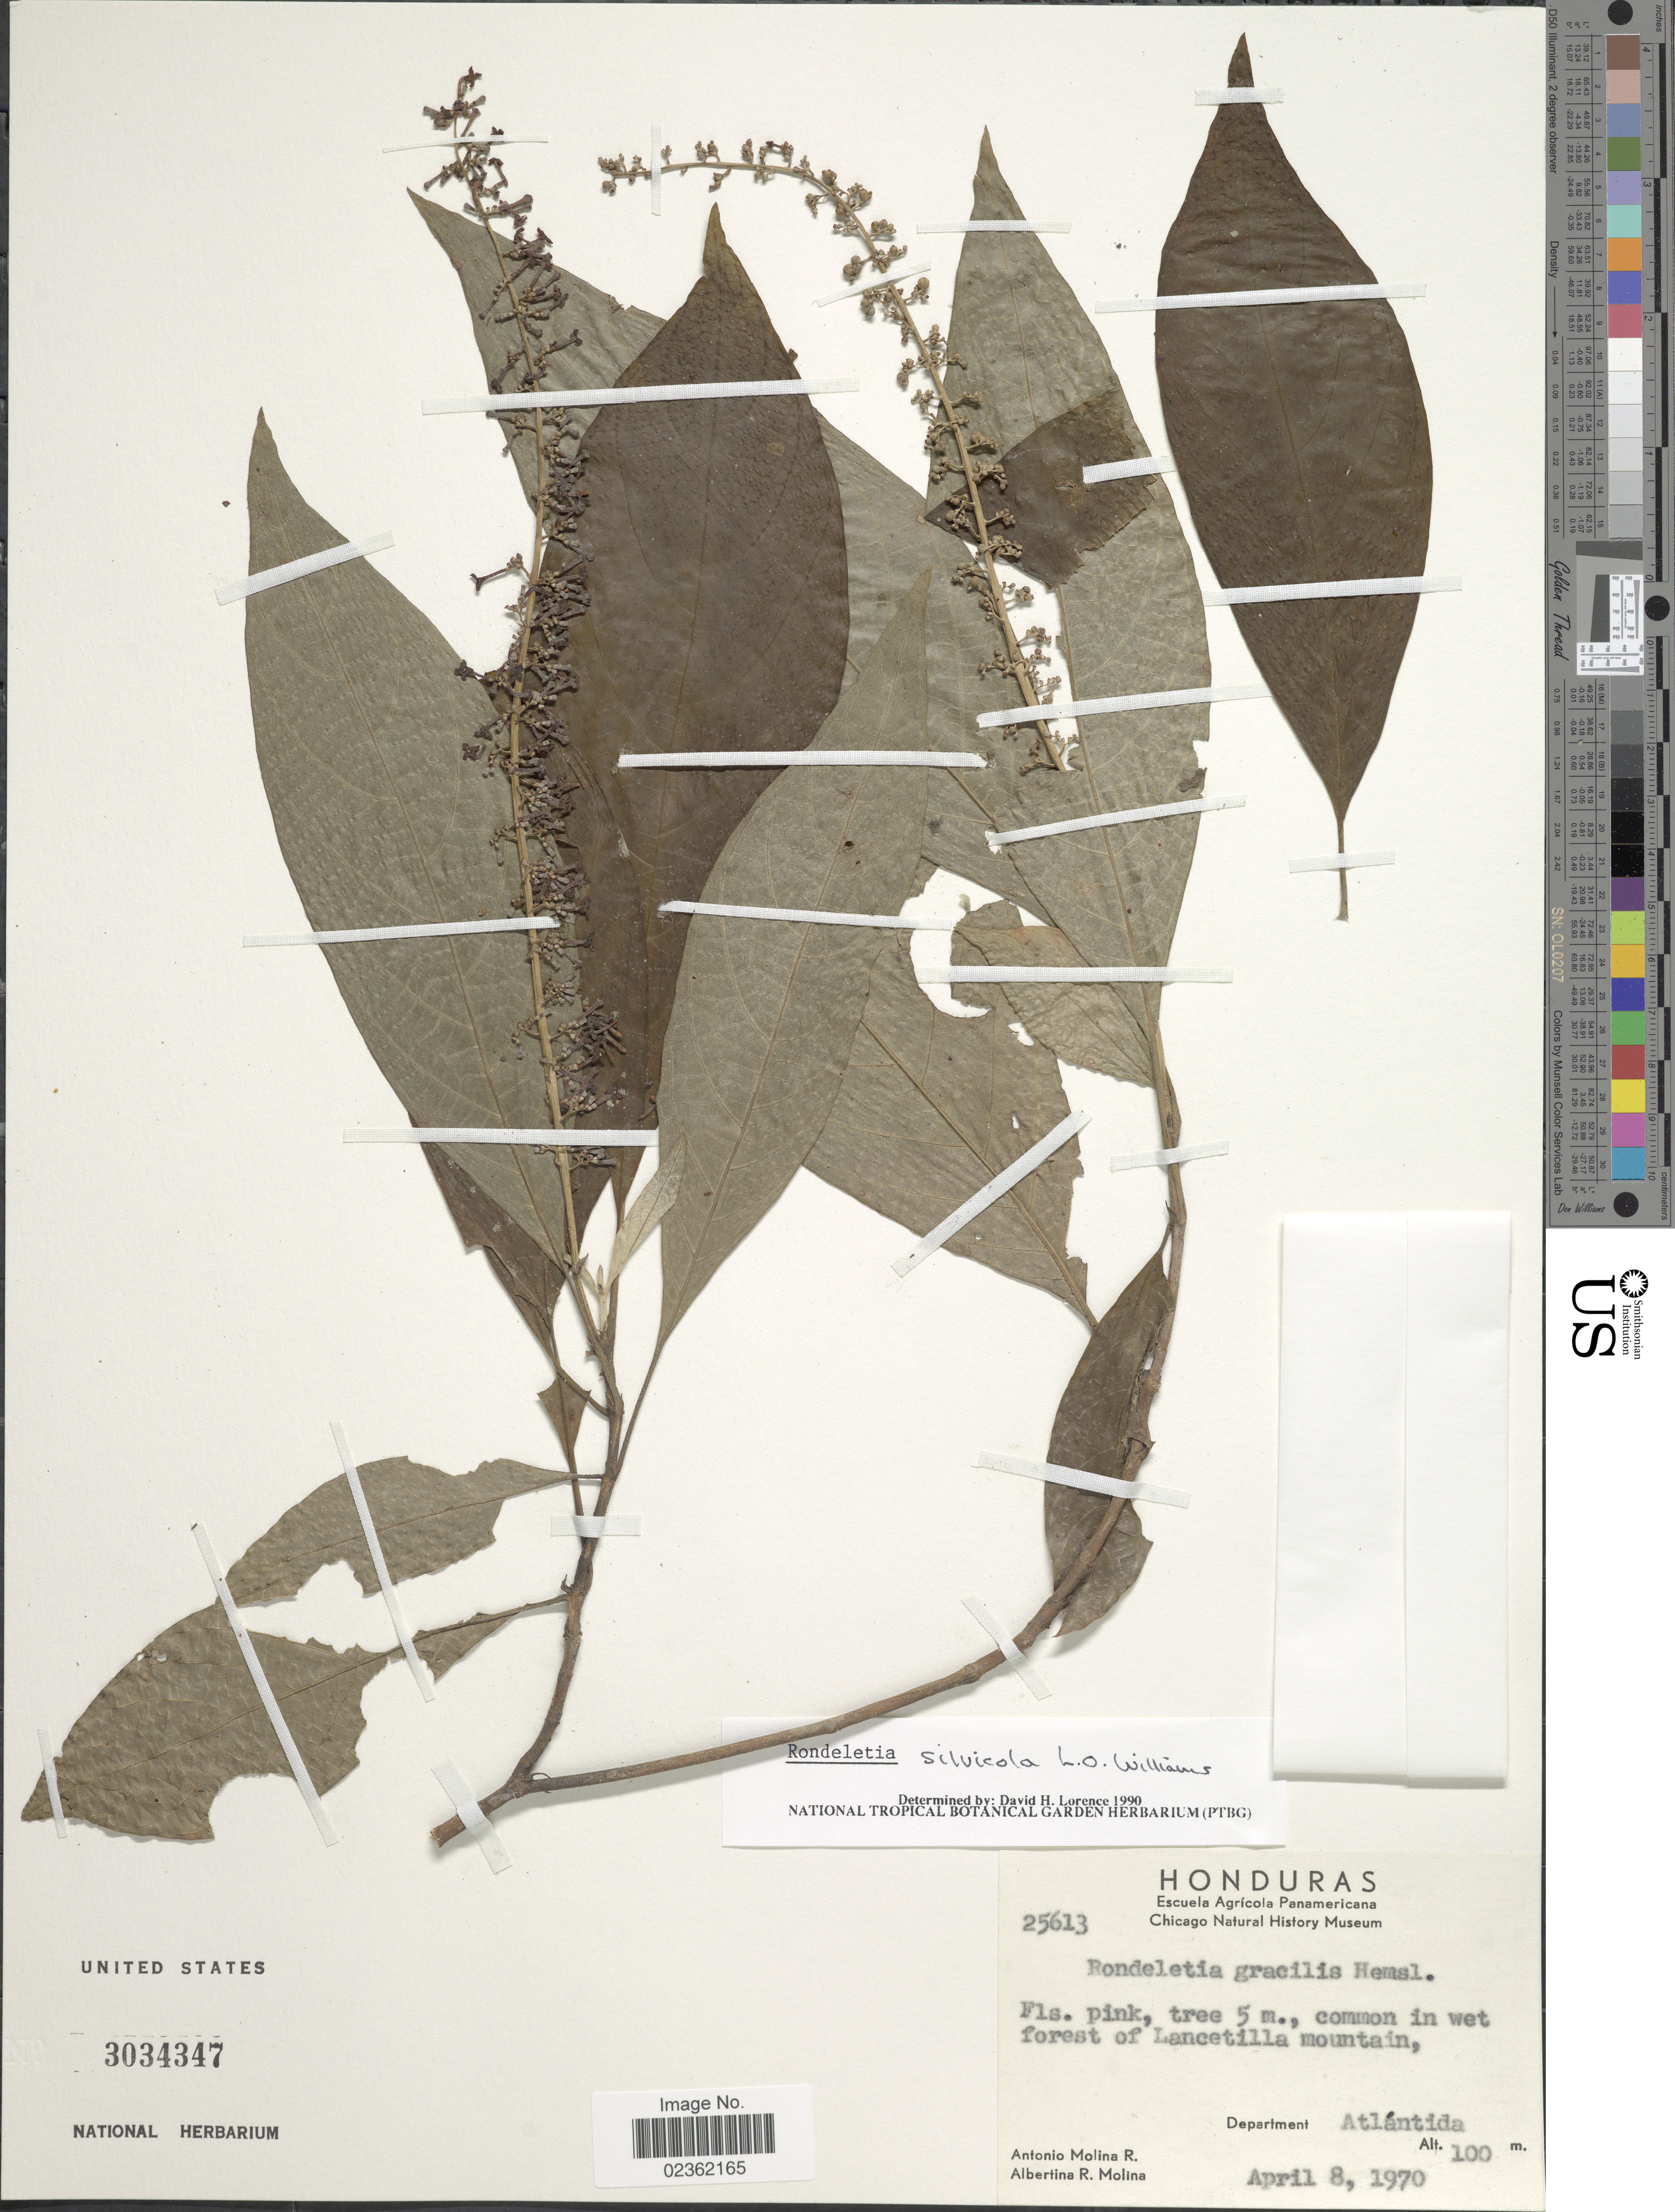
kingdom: Plantae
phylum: Tracheophyta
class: Magnoliopsida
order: Gentianales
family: Rubiaceae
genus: Rondeletia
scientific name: Rondeletia silvicola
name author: L.O. Williams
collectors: A. Molina R. & A. R. Molina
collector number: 25613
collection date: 1970-04-08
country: Honduras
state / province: Atlántida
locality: Common in wet forest of Lancetilla mountain.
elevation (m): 100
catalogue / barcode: US 3034347